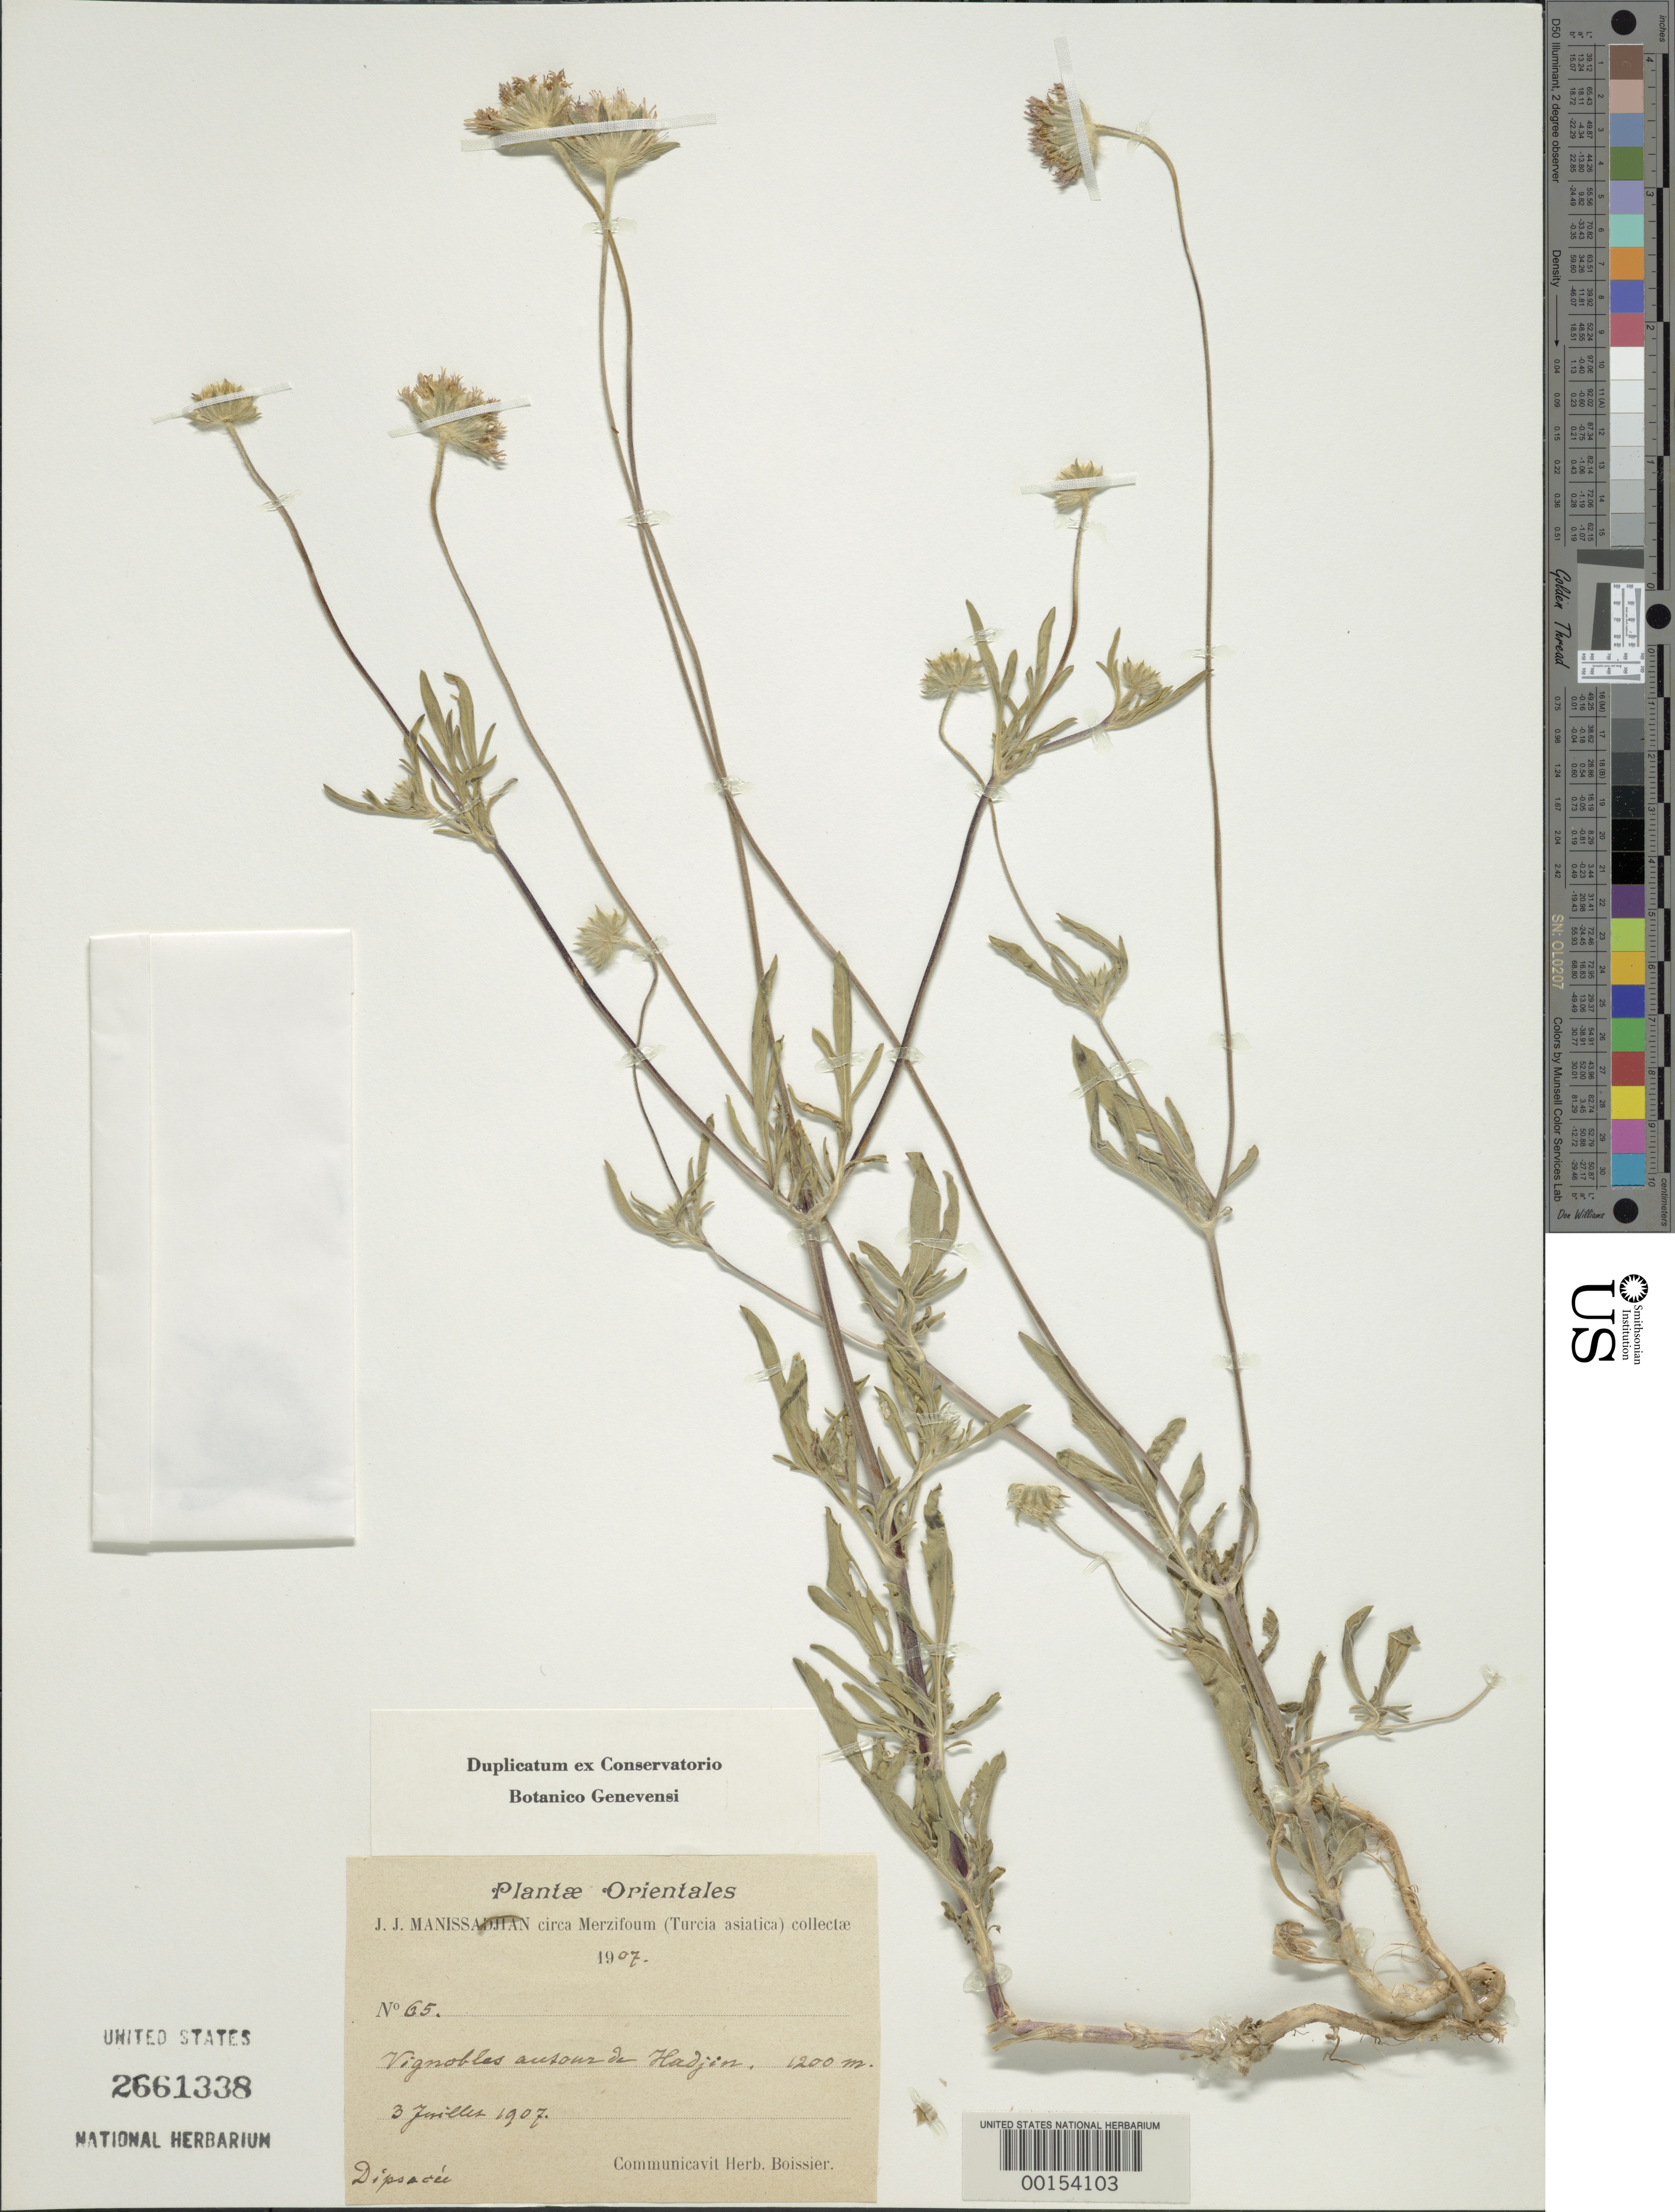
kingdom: Plantae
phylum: Tracheophyta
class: Magnoliopsida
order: Dipsacales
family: Caprifoliaceae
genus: Scabiosa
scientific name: Scabiosa sp.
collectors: J. Manissadjian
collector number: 65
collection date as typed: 03 Jul 1907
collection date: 1907-07-03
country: Turkey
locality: Hadjin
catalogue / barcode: US 2661338